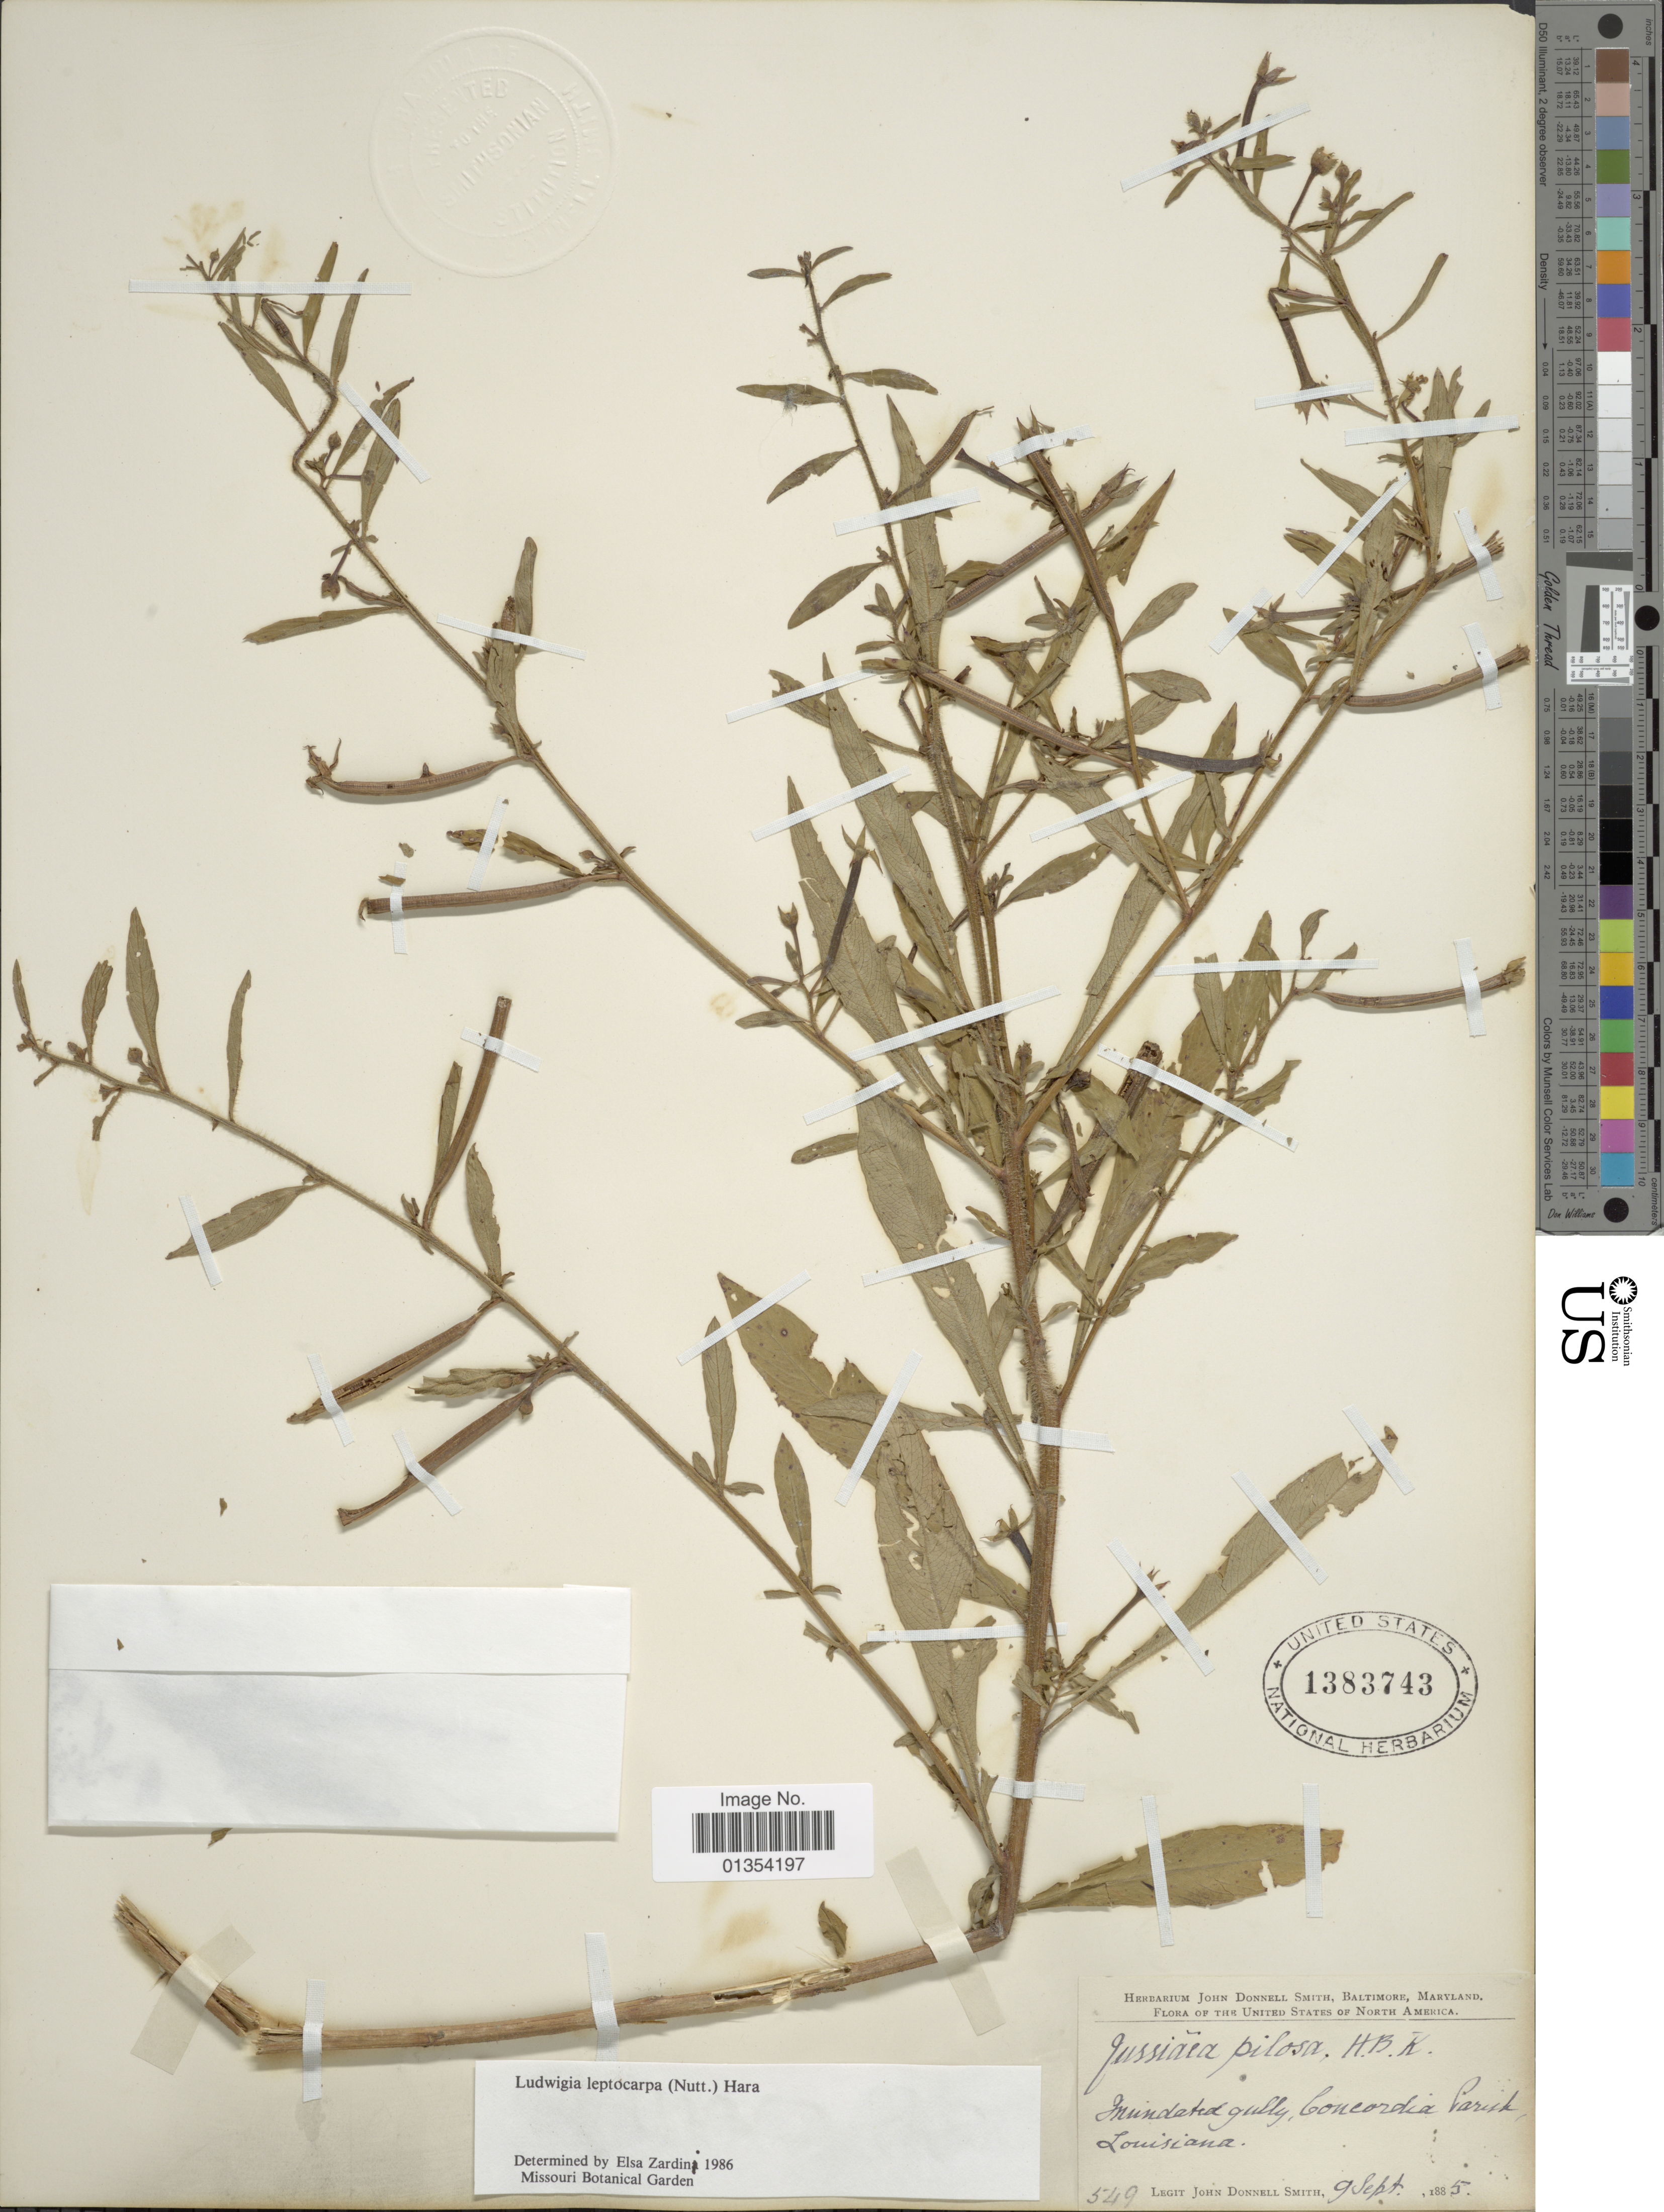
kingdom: Plantae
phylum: Tracheophyta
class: Magnoliopsida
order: Myrtales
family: Onagraceae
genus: Ludwigia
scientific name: Ludwigia leptocarpa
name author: (Nutt.) H. Hara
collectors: J. Donnell Smith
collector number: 549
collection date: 1885-09-09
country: United States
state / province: Louisiana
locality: Concordia Parish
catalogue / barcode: US 1383743